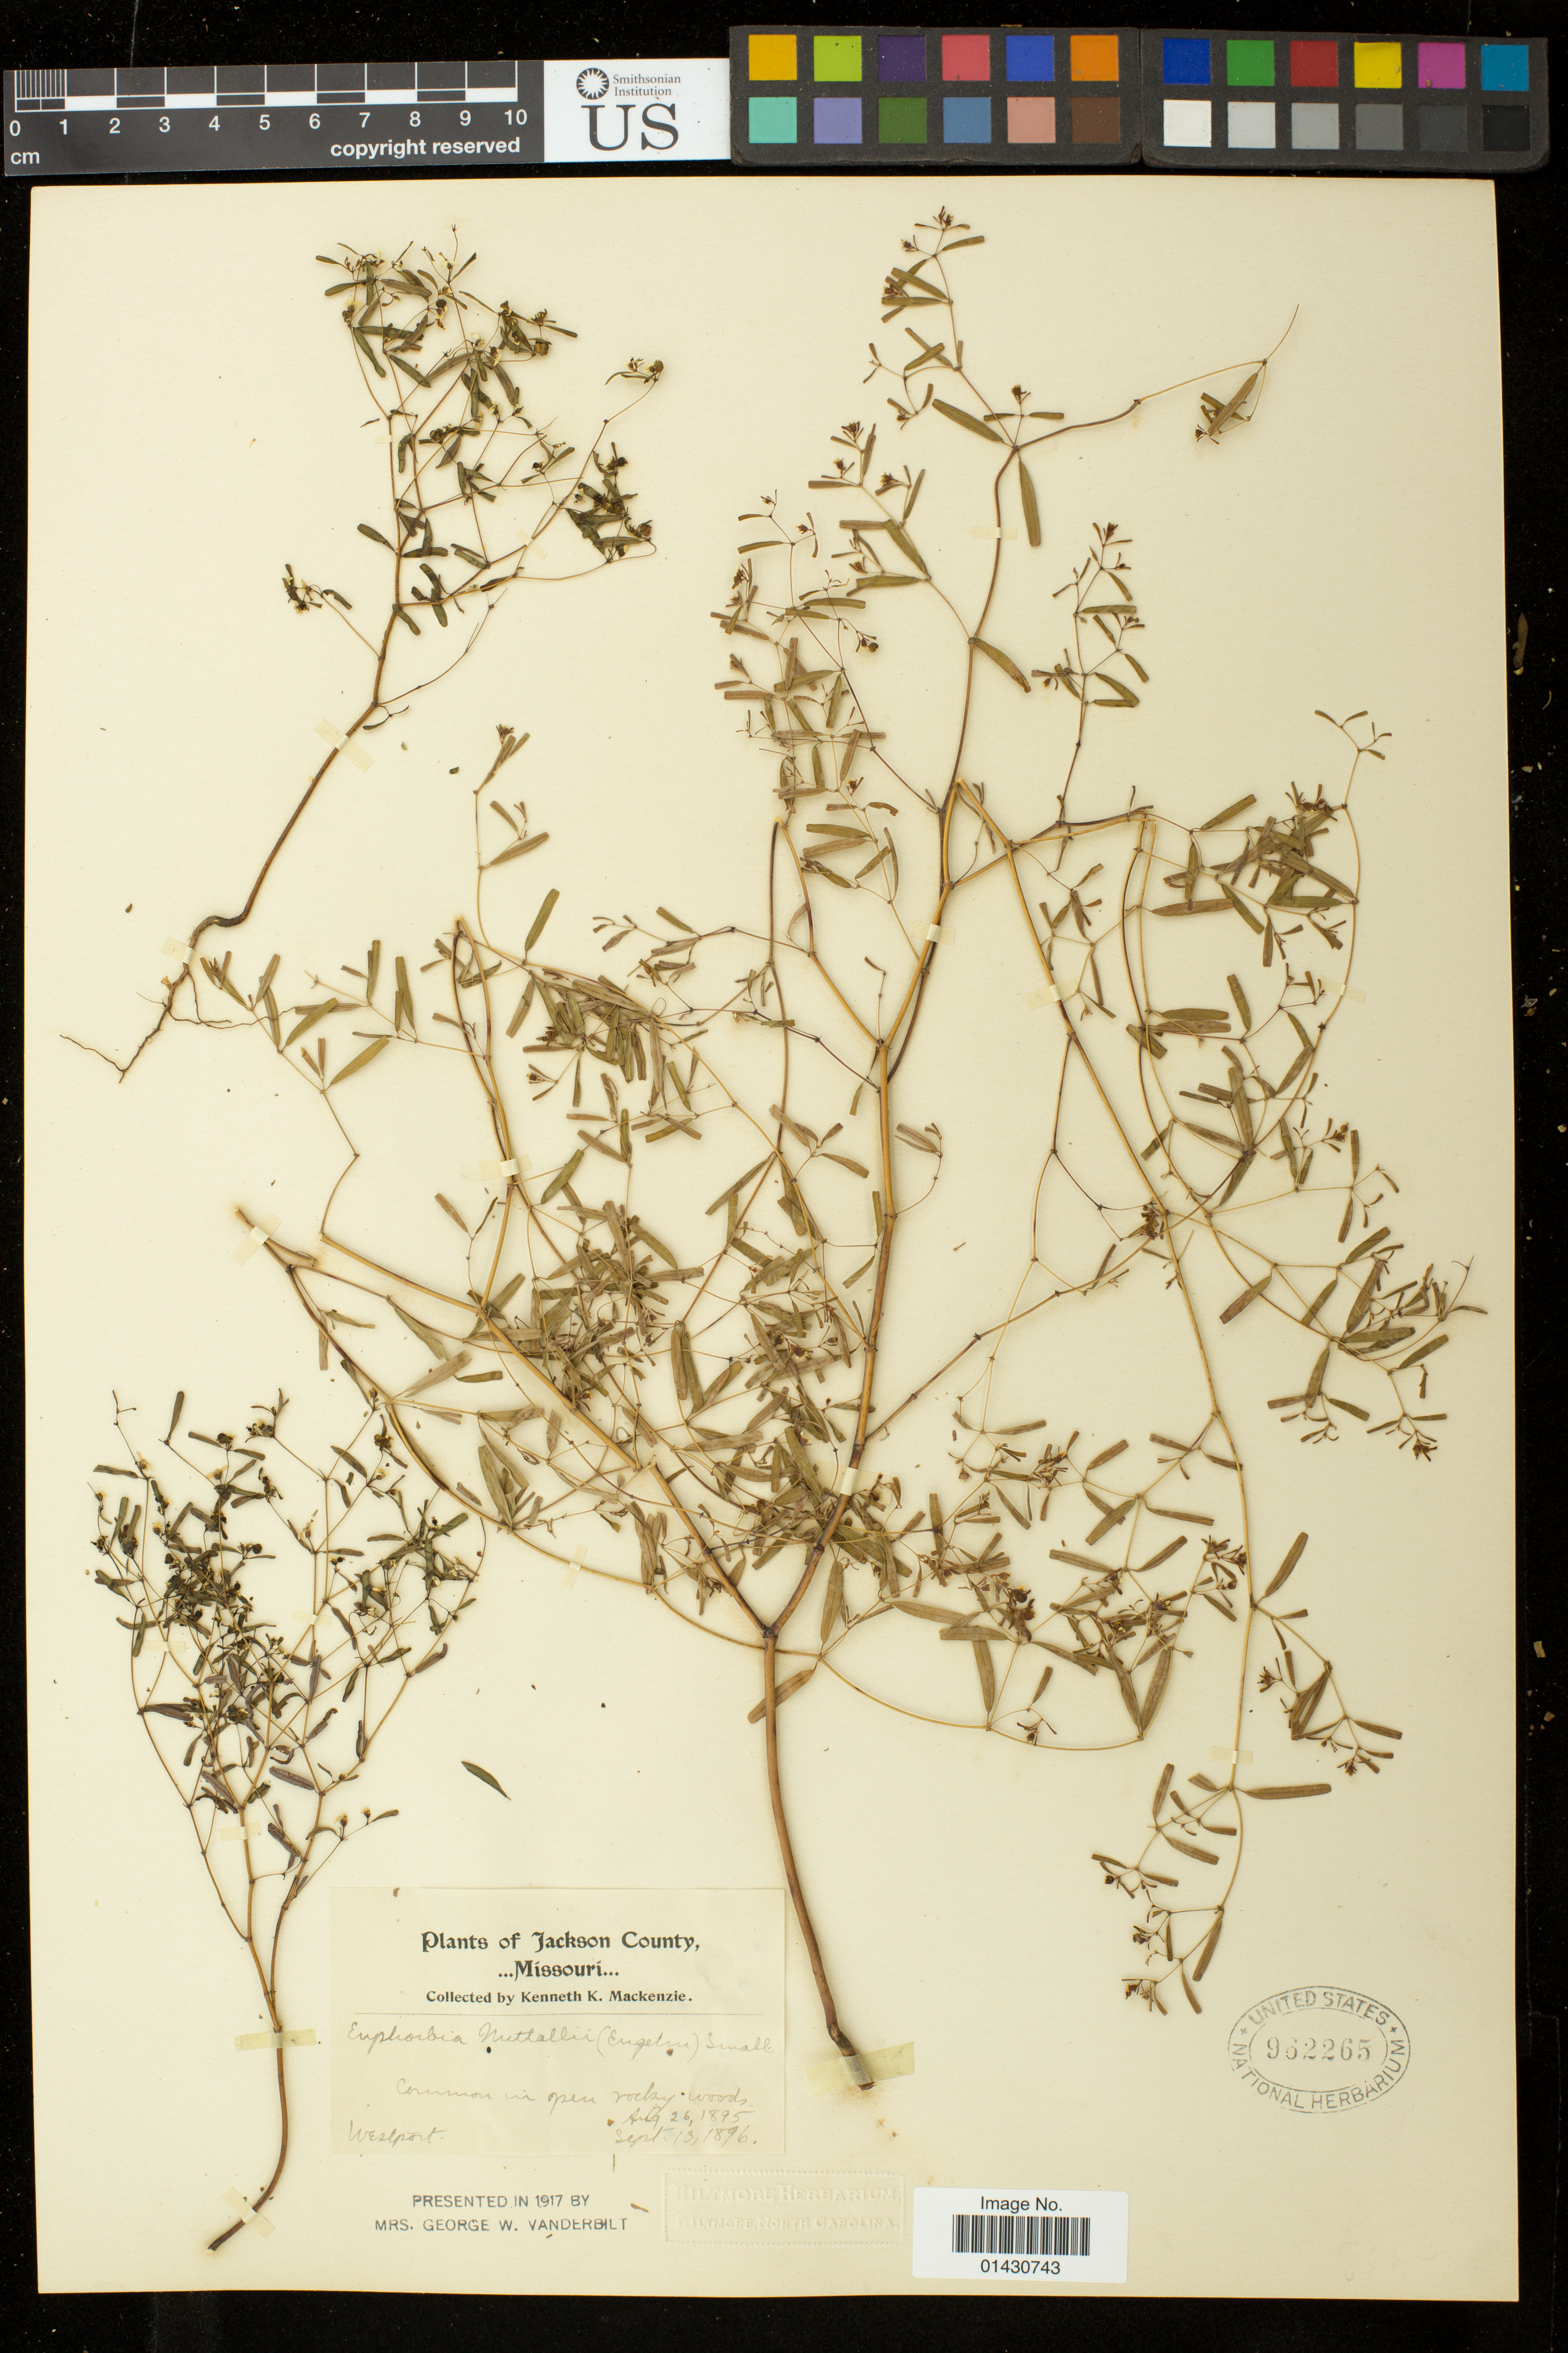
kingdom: Plantae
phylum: Tracheophyta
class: Magnoliopsida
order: Malpighiales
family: Euphorbiaceae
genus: Euphorbia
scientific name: Euphorbia missurica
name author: Raf.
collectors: K. K. Mackenzie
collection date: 1895-08-26/1896-09-13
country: United States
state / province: Missouri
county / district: Jackson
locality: Westport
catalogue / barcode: US 962265